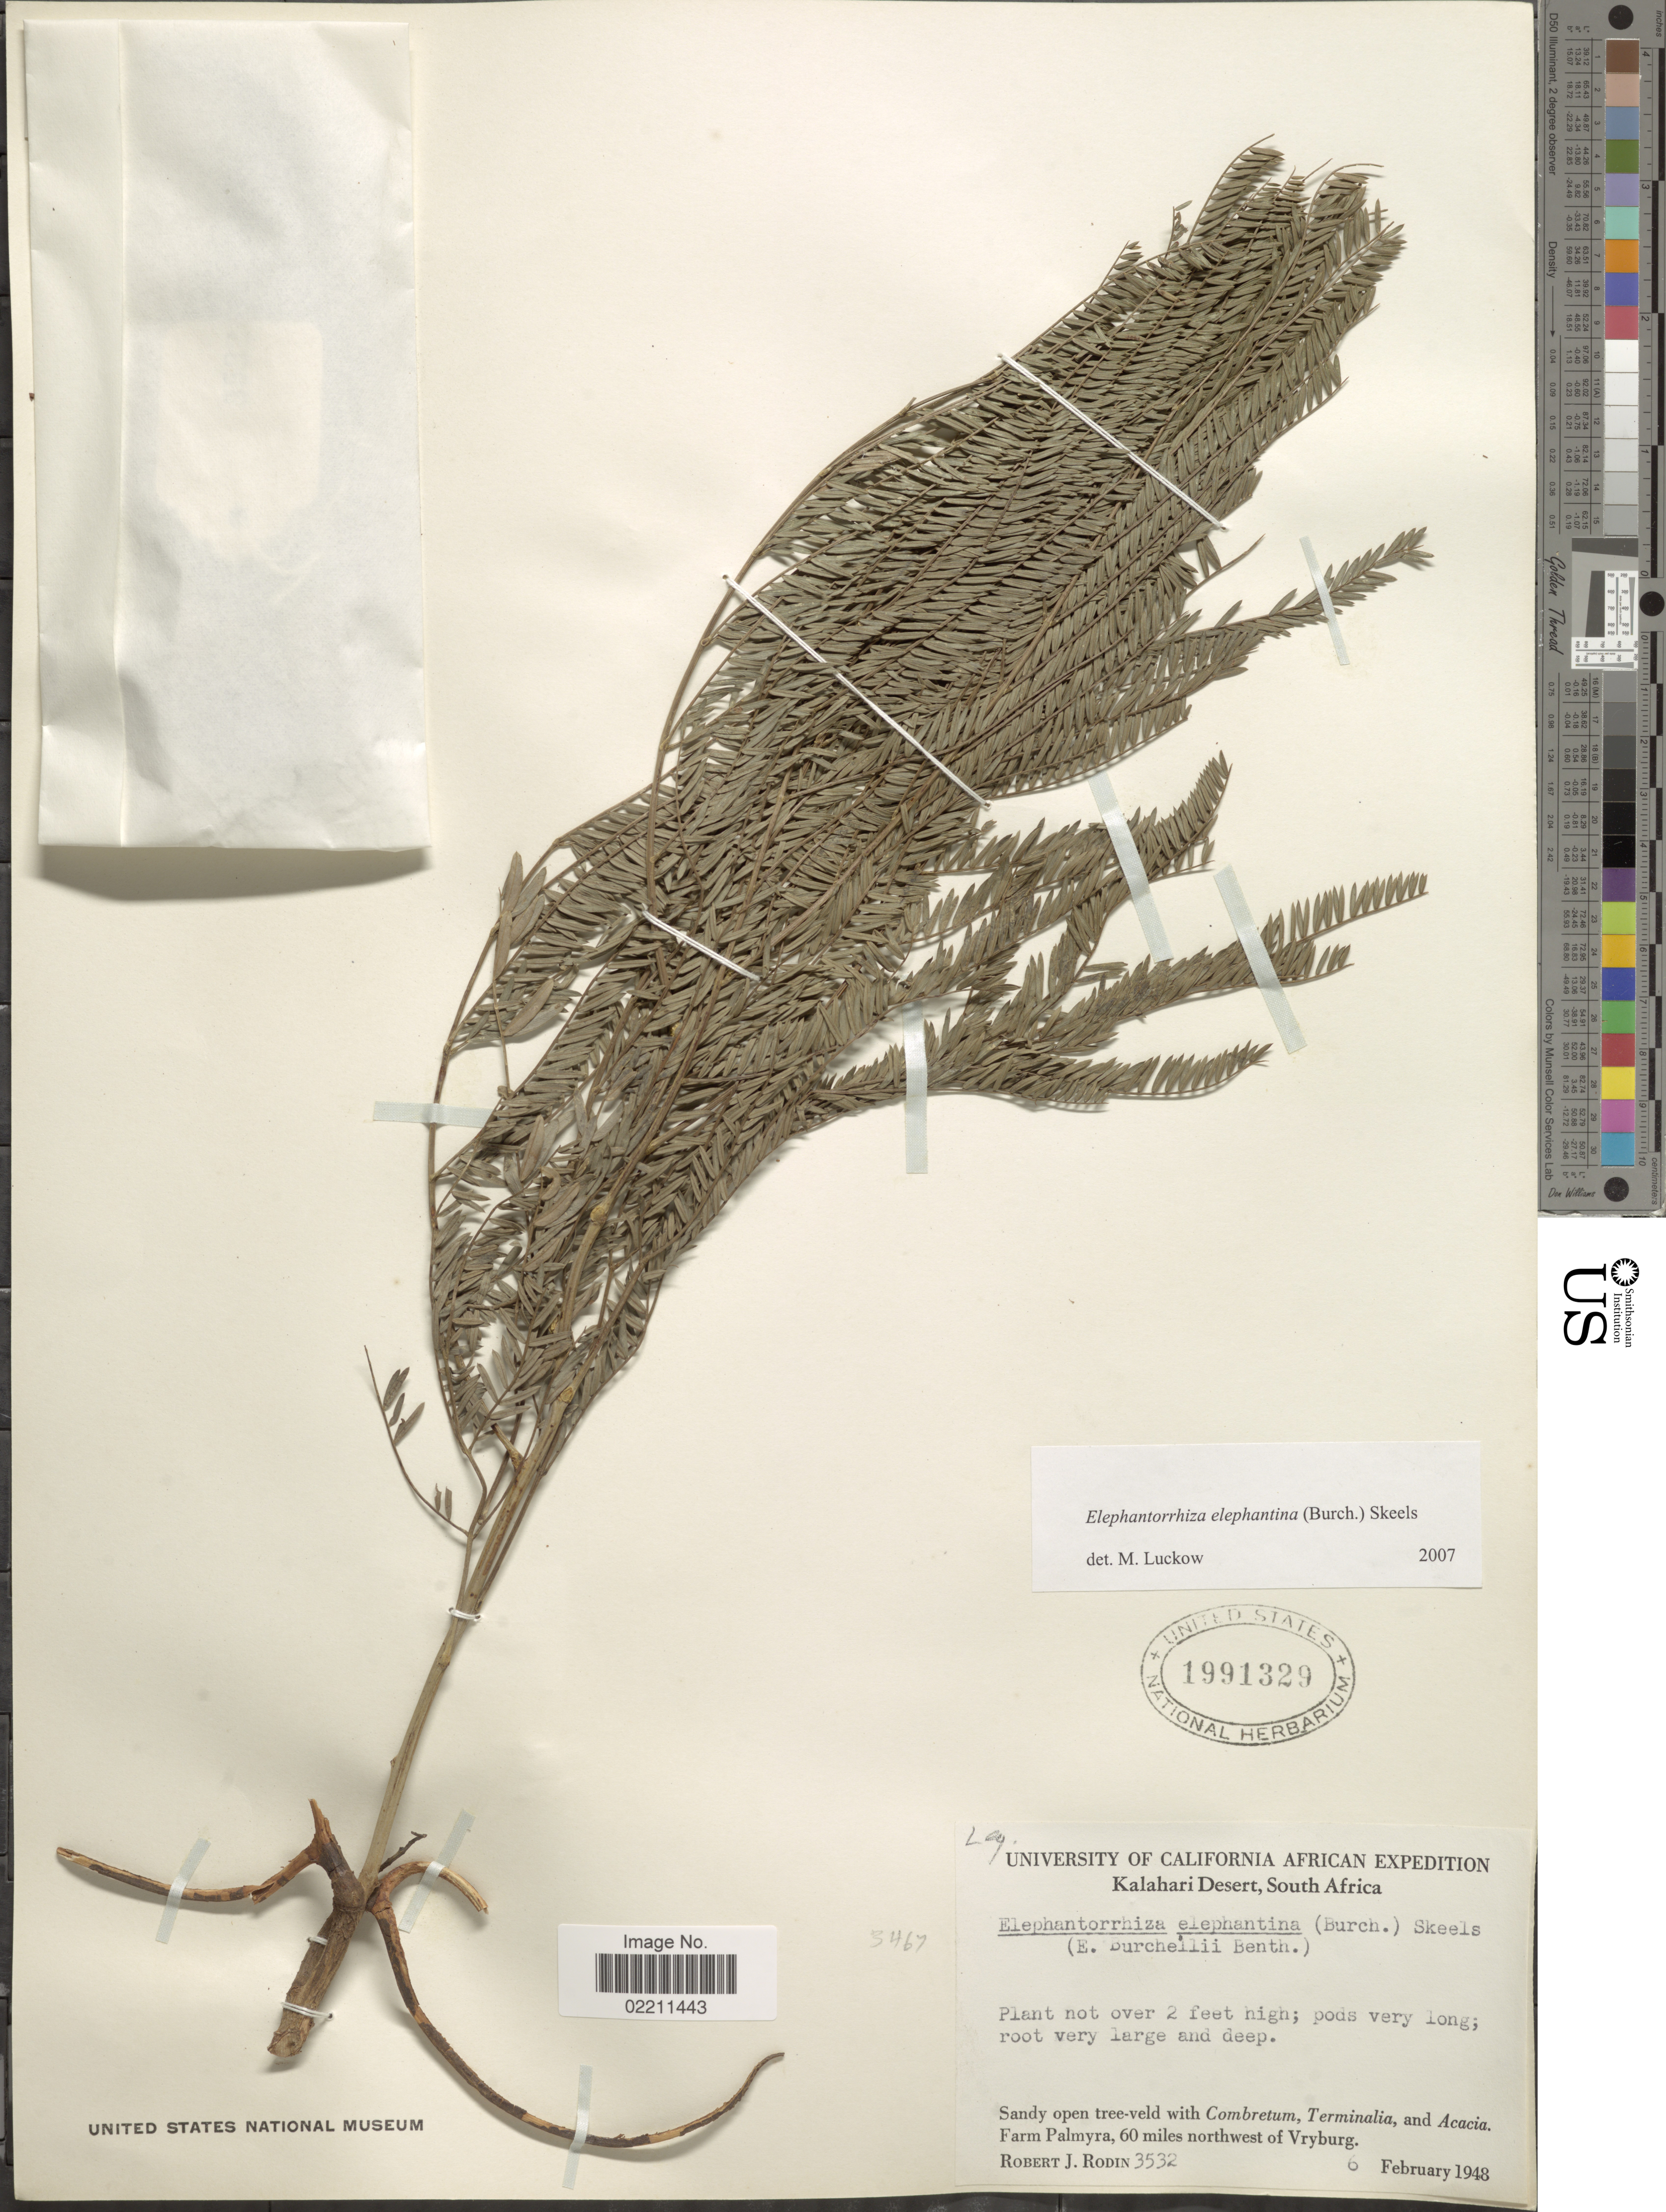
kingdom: Plantae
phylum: Tracheophyta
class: Magnoliopsida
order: Fabales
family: Fabaceae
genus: Entada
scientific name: Entada elephantina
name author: (Burch.) S.A. O'Donnell & G.P. Lewis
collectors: R. J. Rodin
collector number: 3532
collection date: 1948-02-06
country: South Africa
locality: Kalahari Desert South Africa. Farm Palyra, 60 miles northwest of Vryburg.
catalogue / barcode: US 1991329